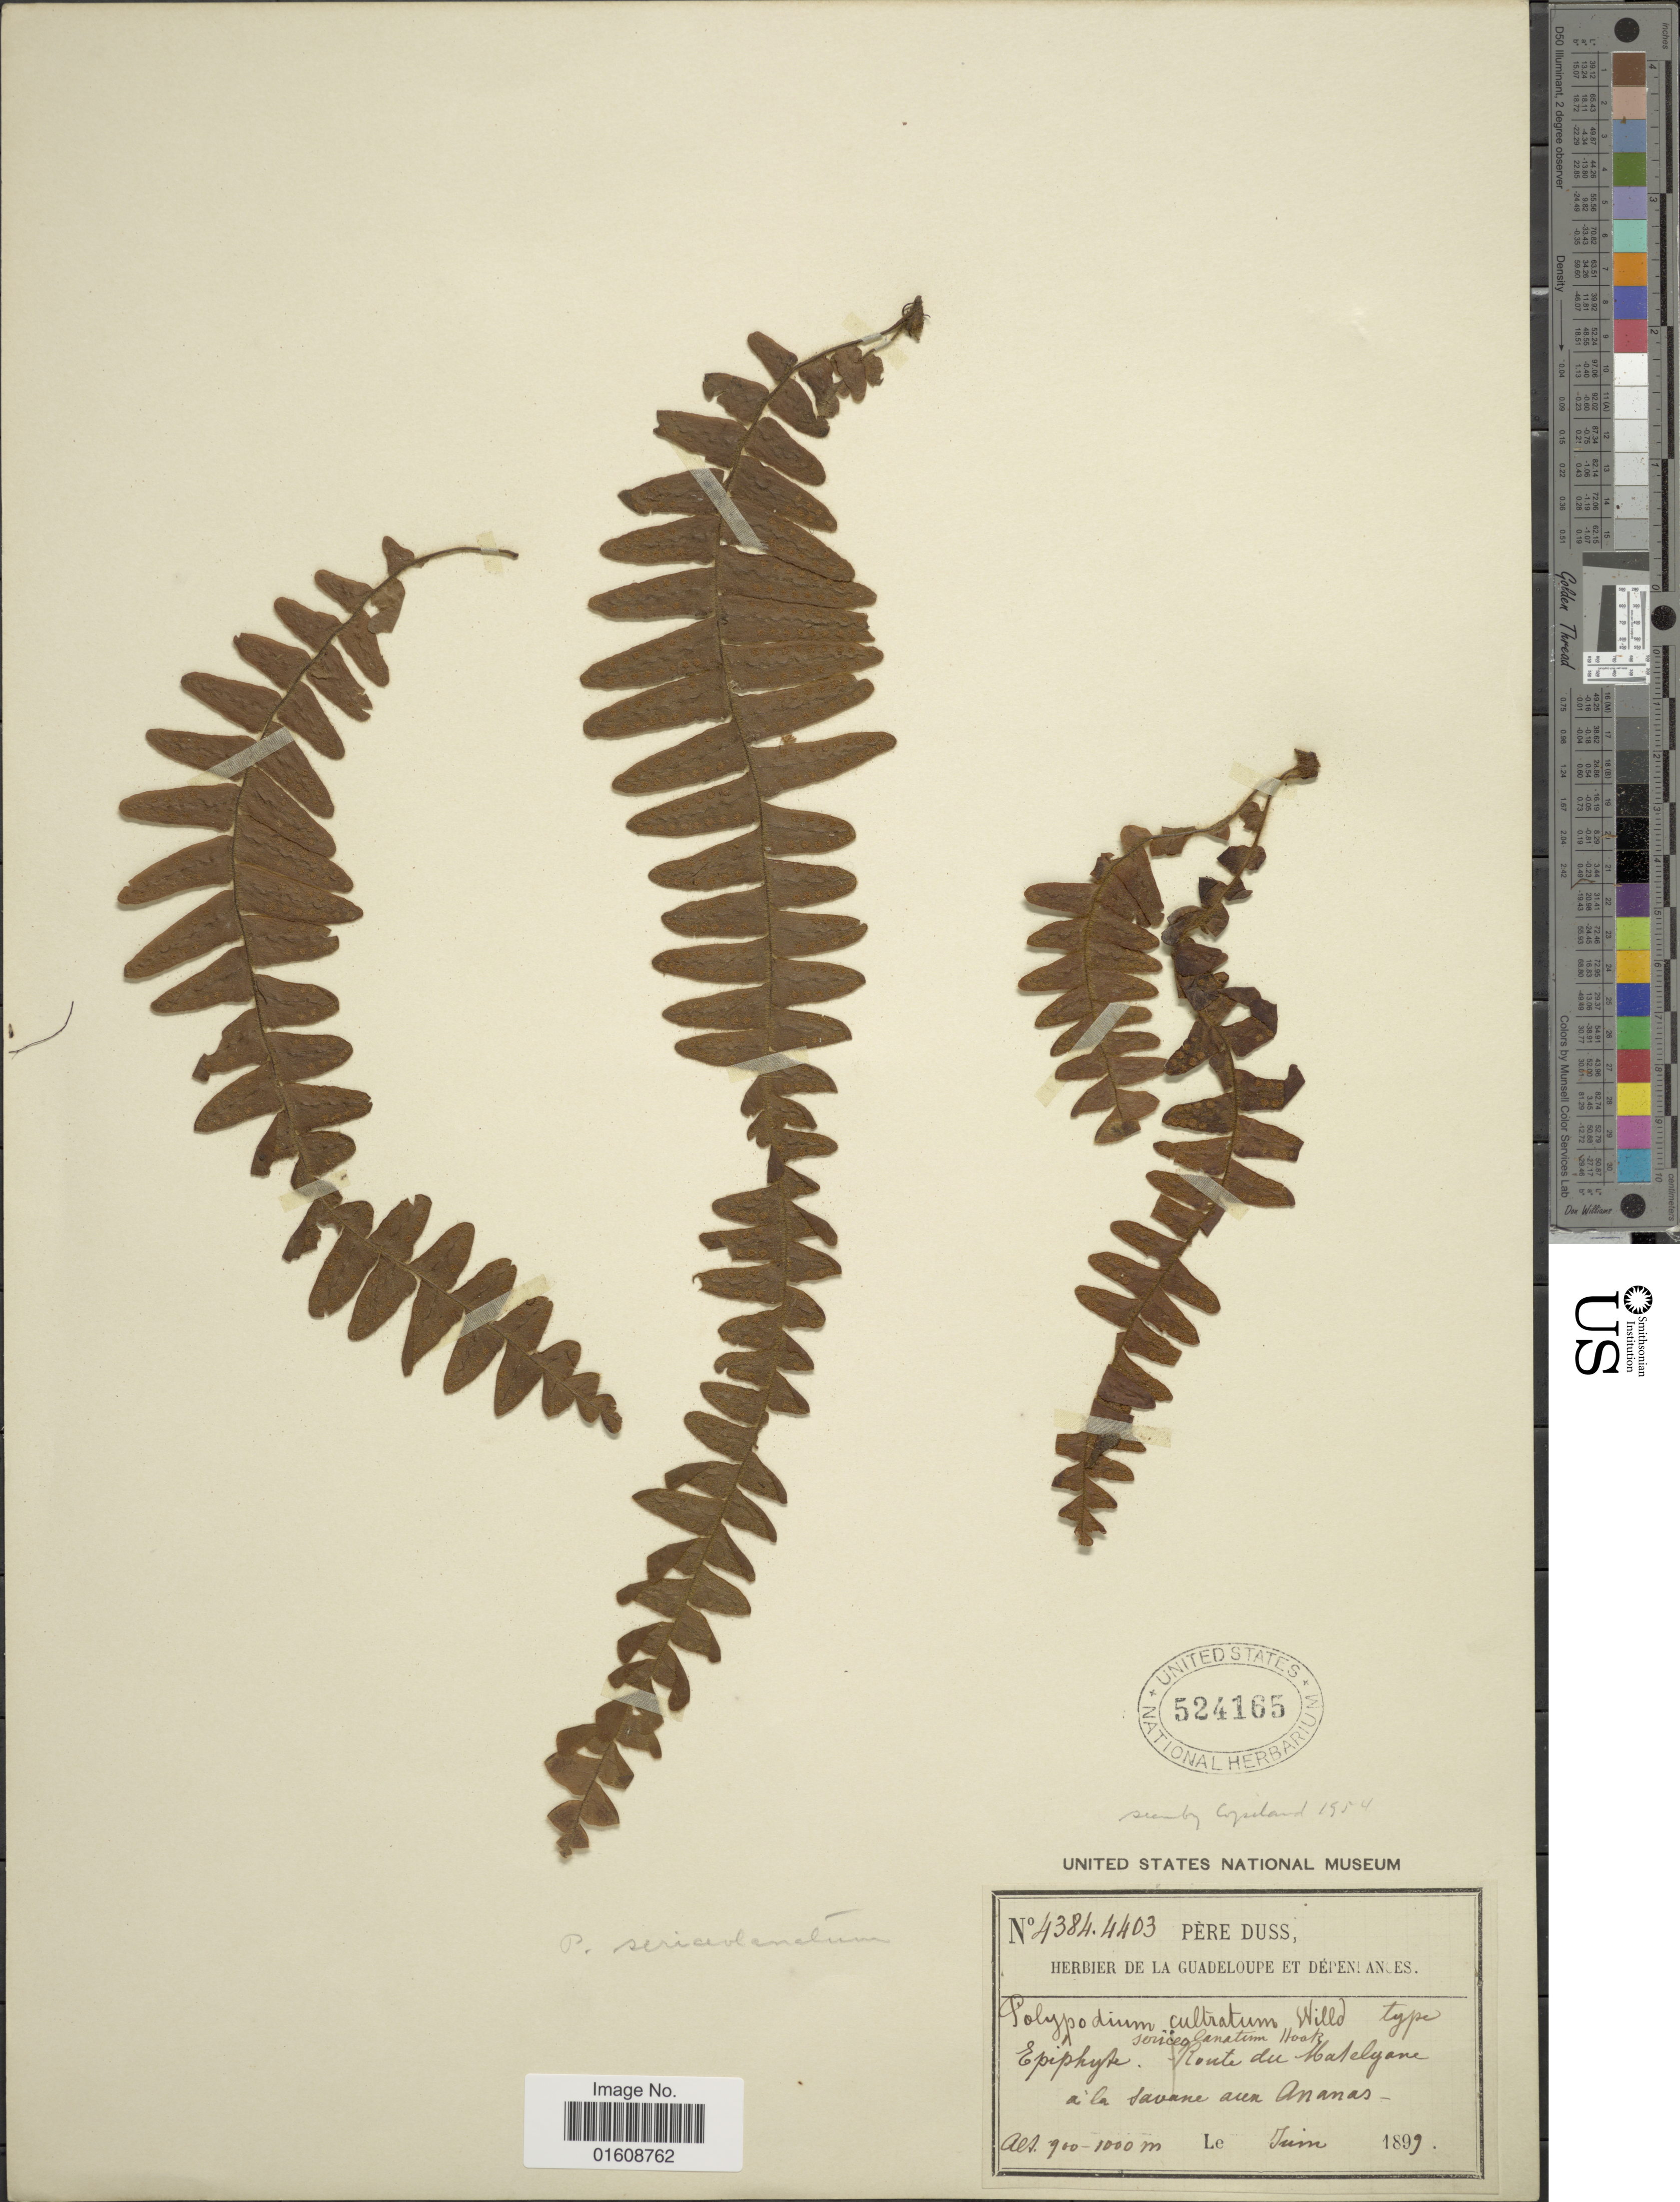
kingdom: Plantae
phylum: Tracheophyta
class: Polypodiopsida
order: Polypodiales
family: Polypodiaceae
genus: Alansmia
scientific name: Alansmia lanigera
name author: (Desv.) Moguel & M. Kessler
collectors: Père Duss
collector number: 4384,4403*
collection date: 1899-06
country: Guadeloupe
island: Leeward Is.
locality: Route du Matéliane a la Savane aux Ananas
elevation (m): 900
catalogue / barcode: US 524165